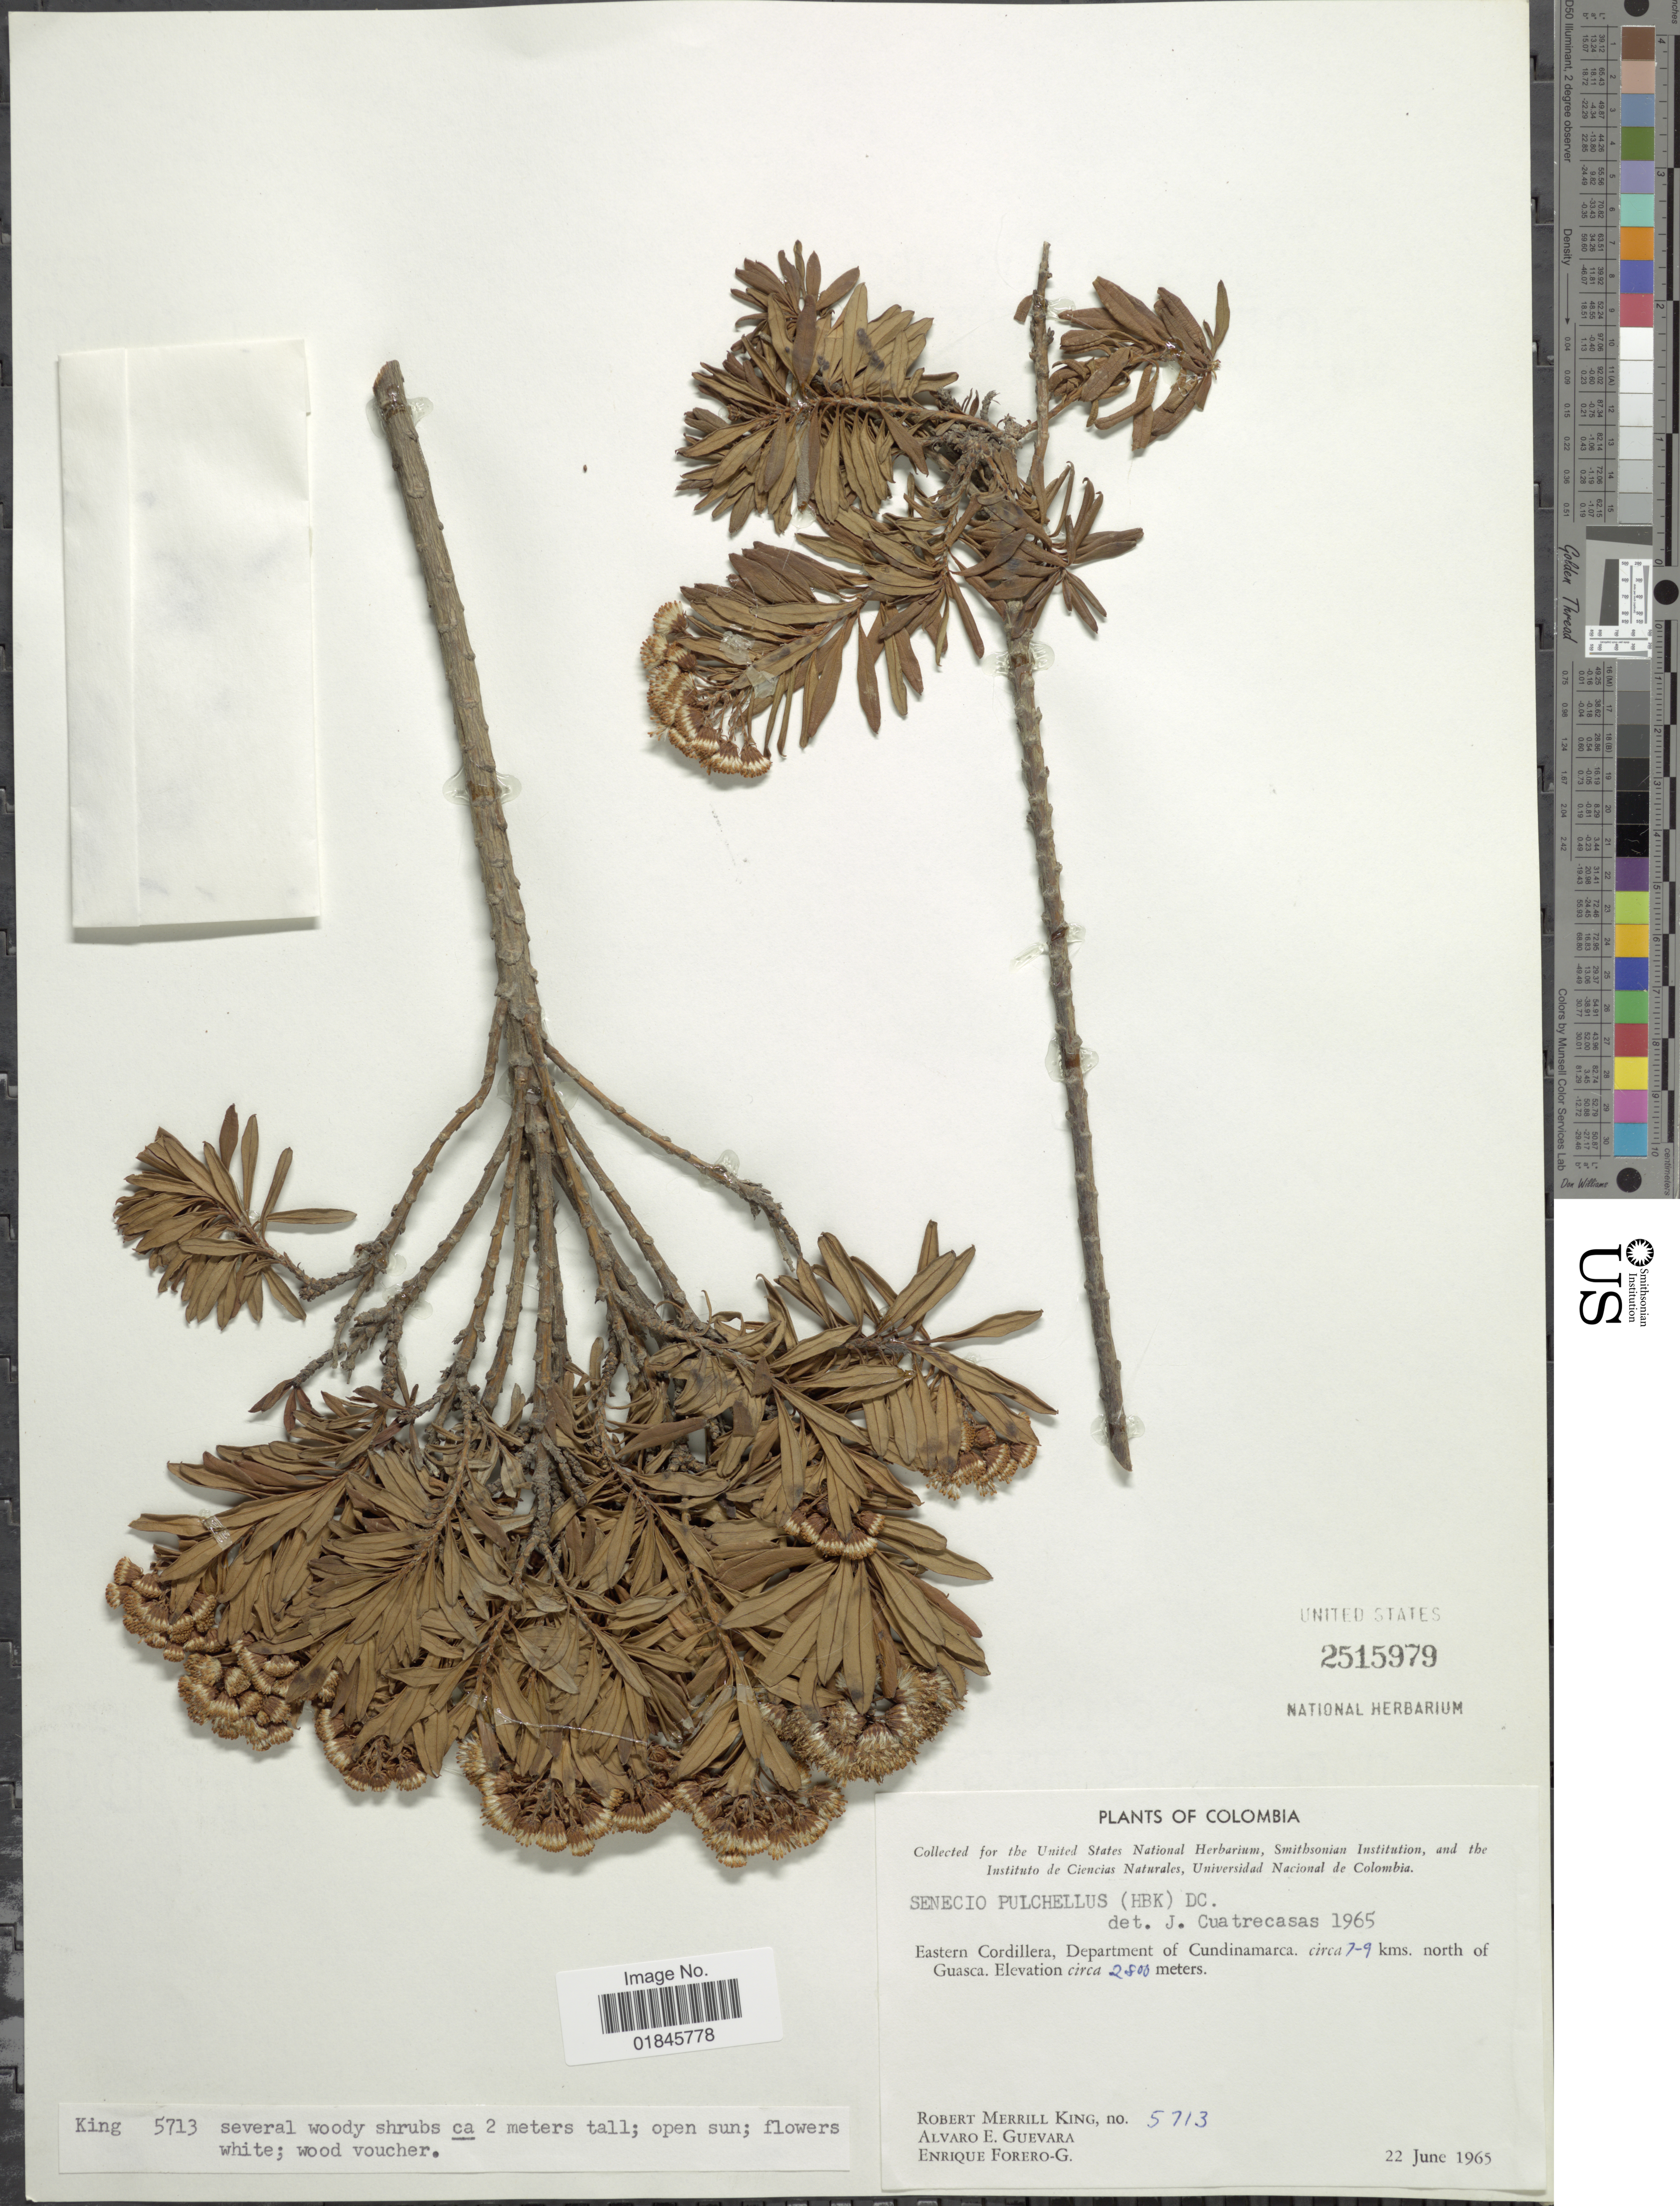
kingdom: Plantae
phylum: Tracheophyta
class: Magnoliopsida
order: Asterales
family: Asteraceae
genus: Pentacalia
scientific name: Pentacalia pulchella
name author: (Kunth) Cuatrec.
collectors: R. M. King, A. E. Guevara & E. Forero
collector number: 5713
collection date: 1965-06-22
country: Colombia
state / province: Cundinamarca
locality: Eastern Cordillera, Department of Cundinamarca, circa 7-9 kms. north of Guasca.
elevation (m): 2800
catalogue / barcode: US 2515979